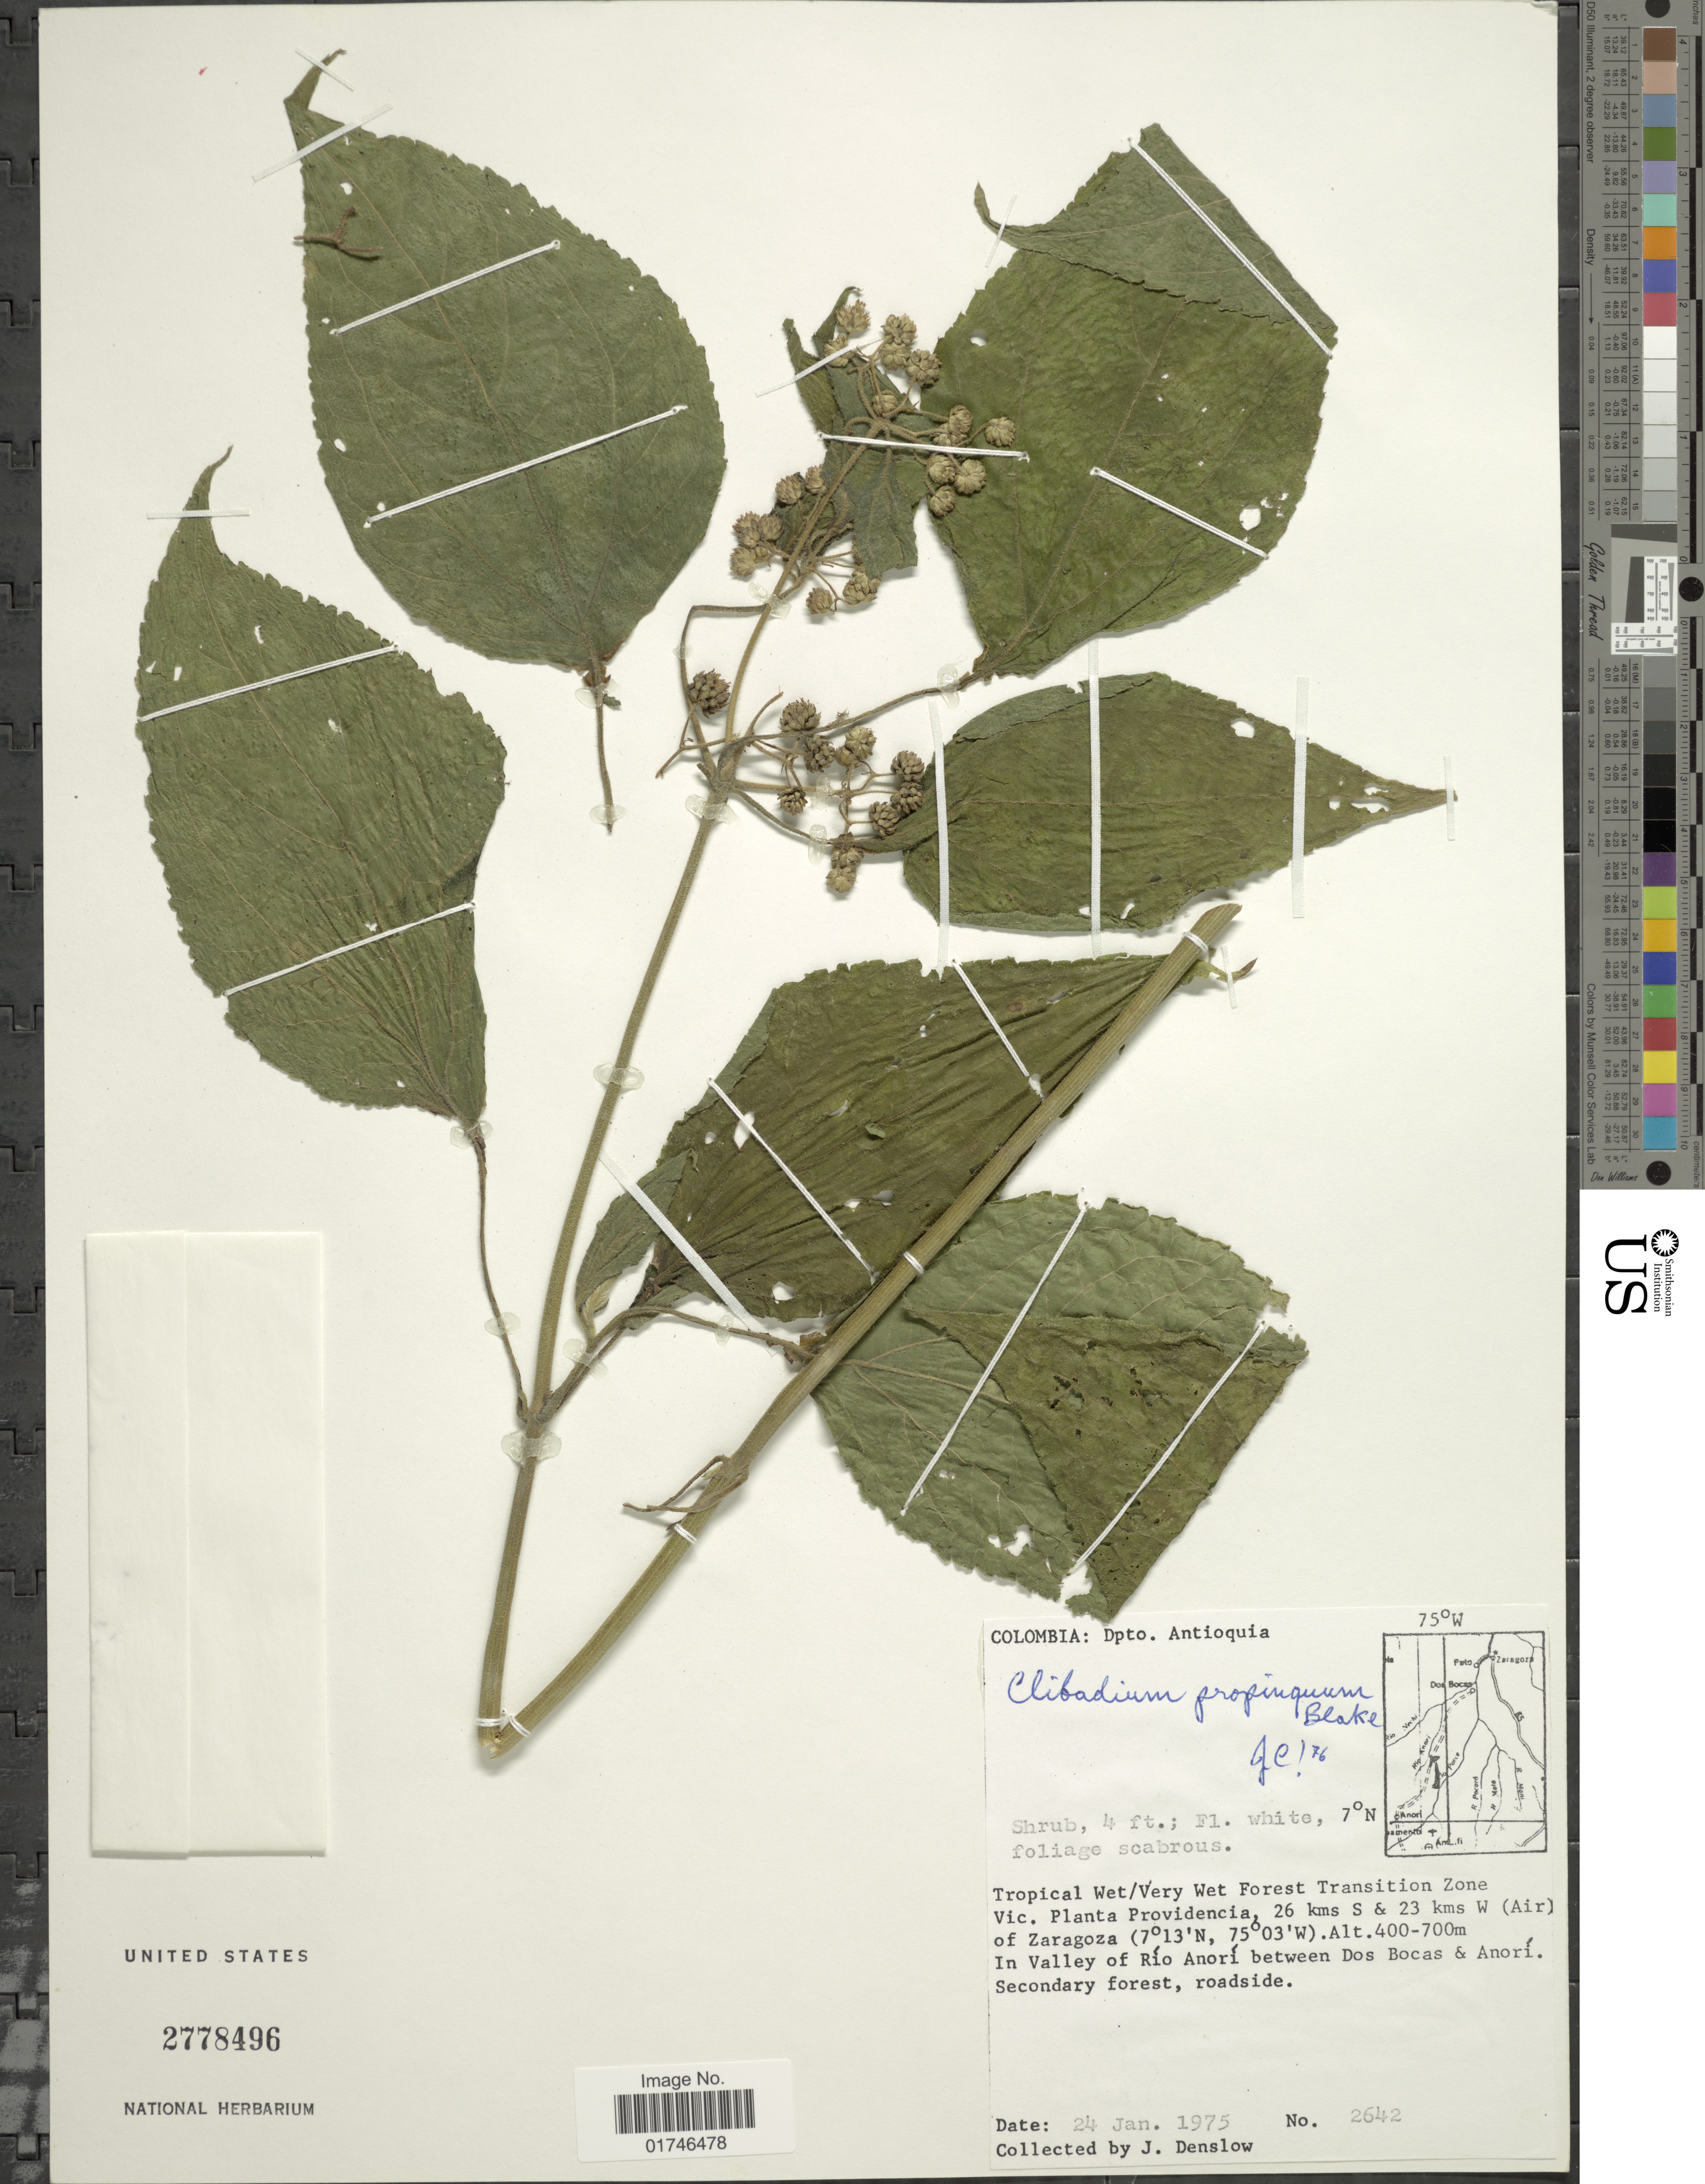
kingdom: Plantae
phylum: Tracheophyta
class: Magnoliopsida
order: Asterales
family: Asteraceae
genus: Clibadium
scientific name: Clibadium eggersii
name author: Hieron.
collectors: J. Denslow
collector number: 26432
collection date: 1975-01-24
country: Colombia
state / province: Antioquia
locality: Colombia: Dpto. Antioquia. Vic. Planta Providencia, 26 kms S & 23 kms W(air) of Zaragona.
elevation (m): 400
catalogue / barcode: US 2778496